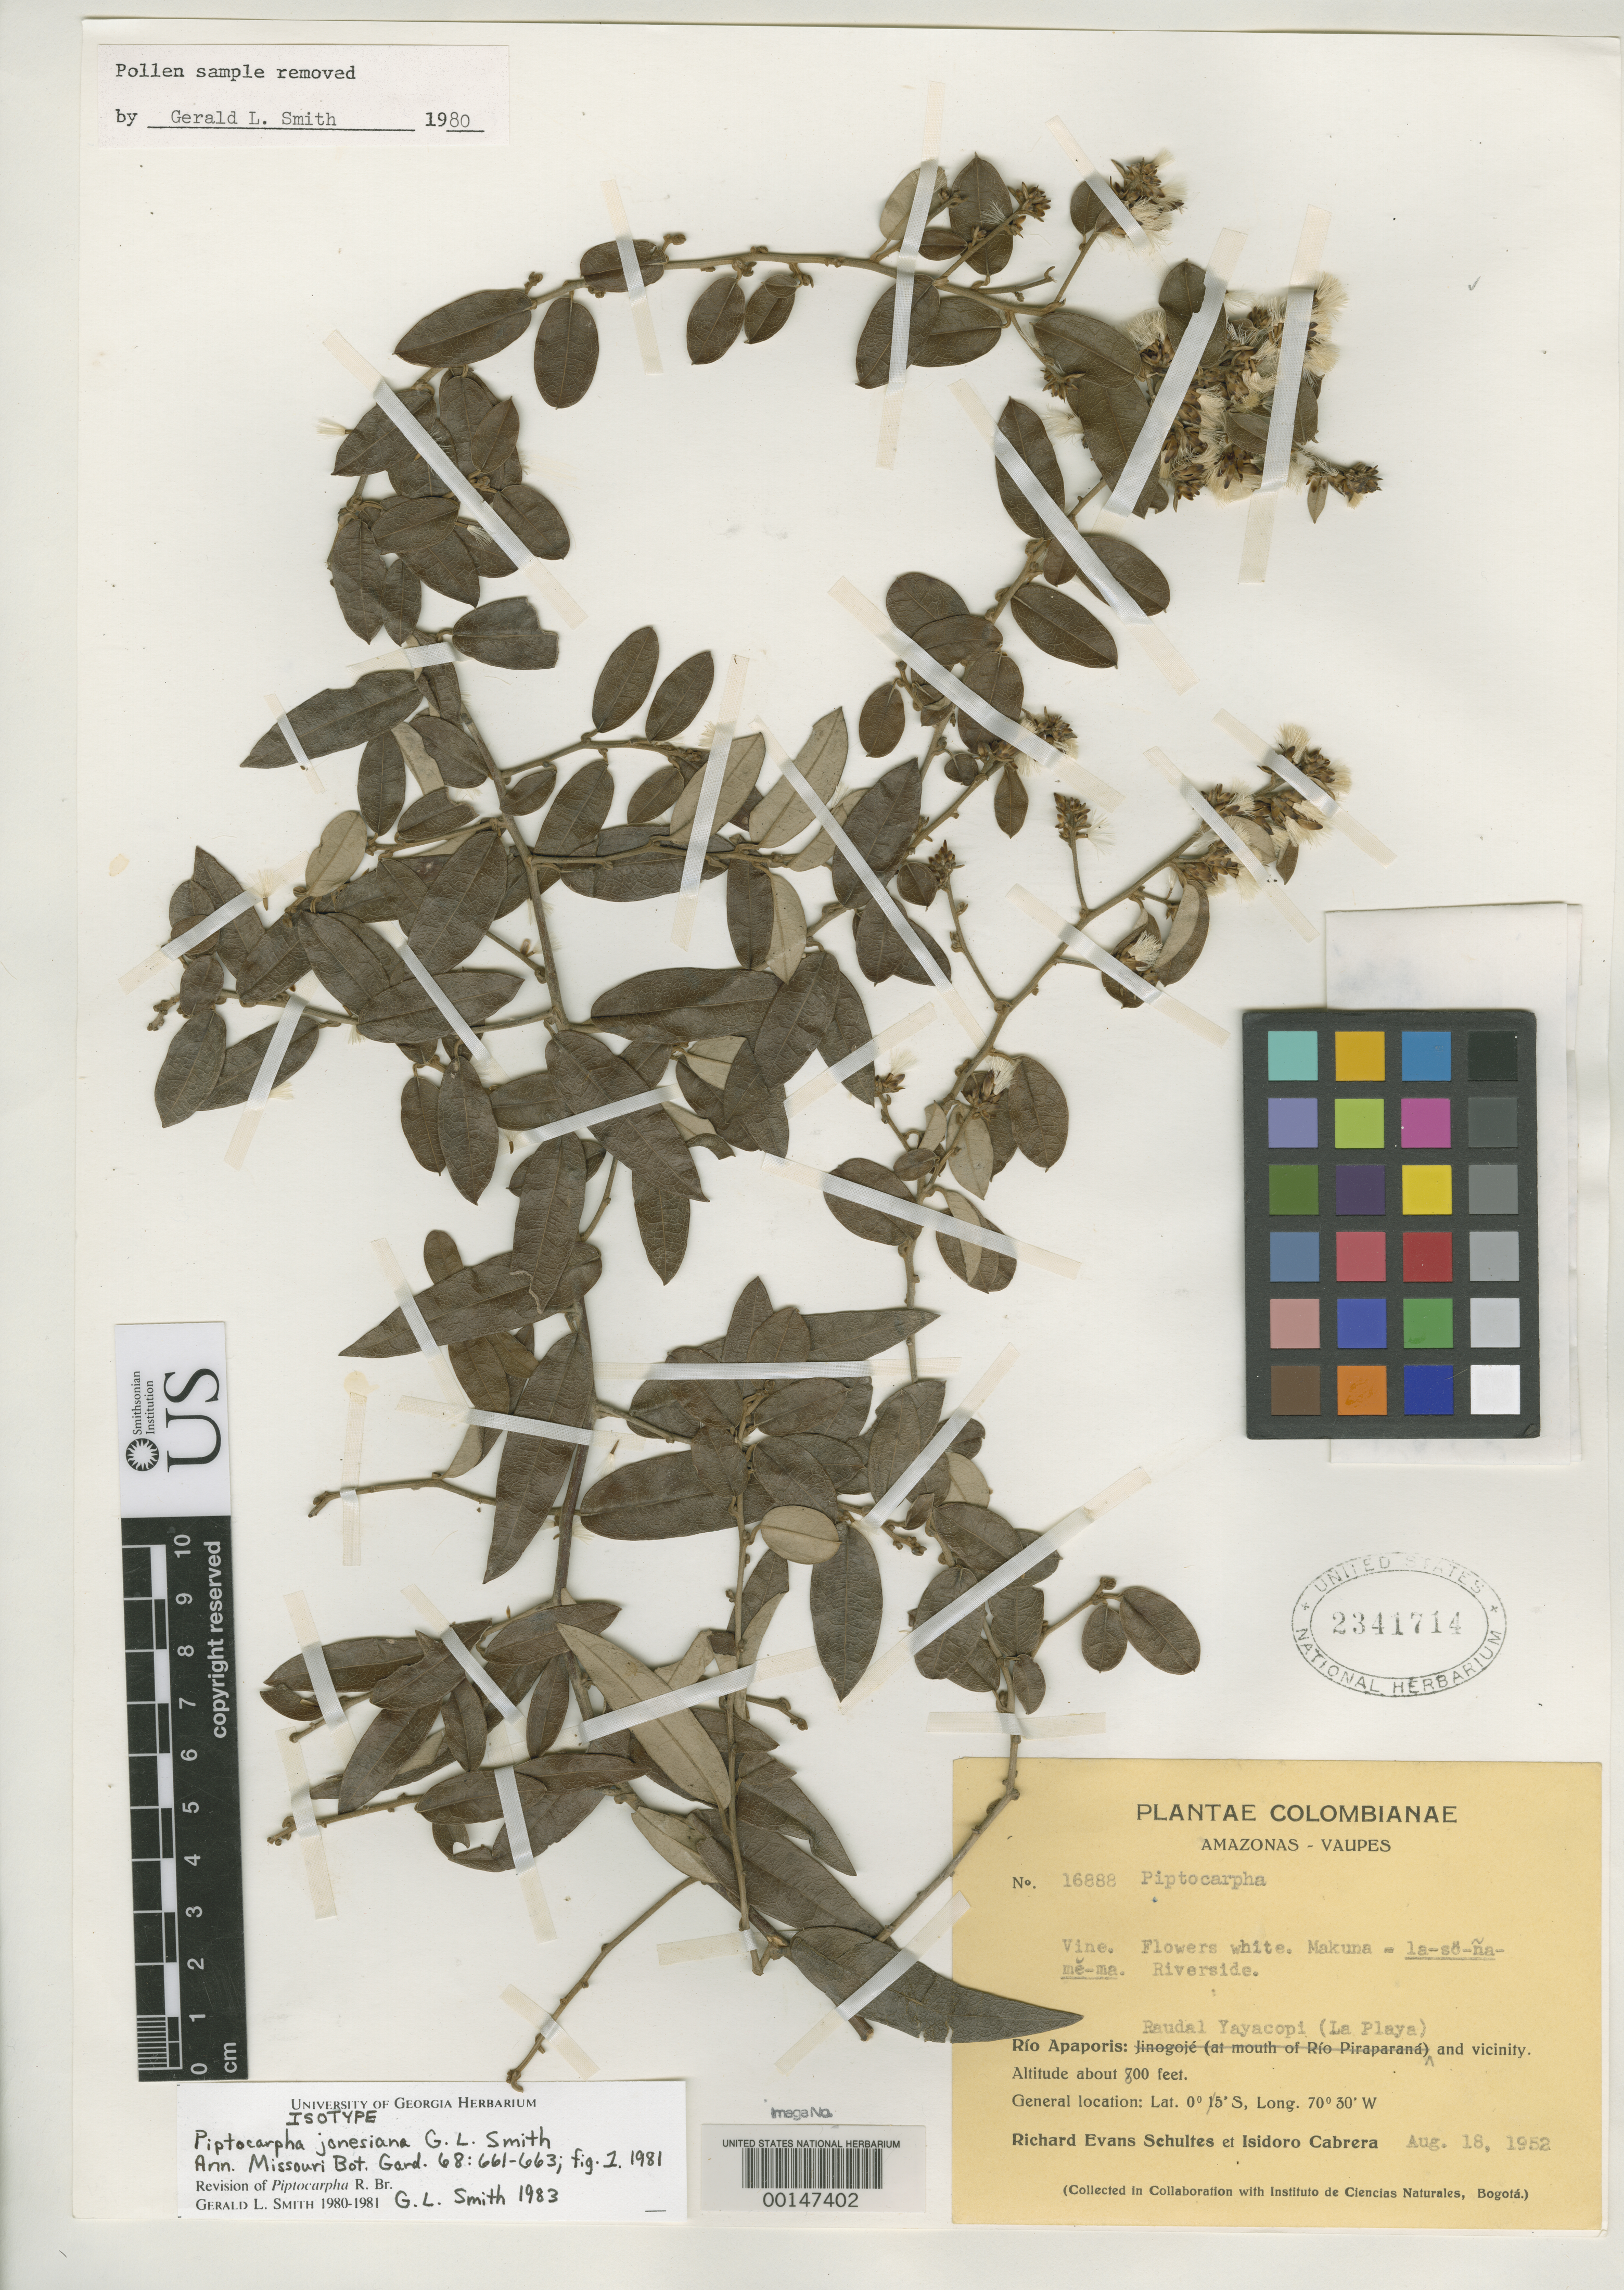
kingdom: Plantae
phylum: Tracheophyta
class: Magnoliopsida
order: Asterales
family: Asteraceae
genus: Piptocarpha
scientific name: Piptocarpha jonesiana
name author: G. Lom. Sm.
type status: Isotype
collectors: R. E. Schultes & I. Cabrera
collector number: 16888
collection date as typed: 18 Aug 1952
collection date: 1952-08-18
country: Colombia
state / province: Vaupés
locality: Rio Apaporis, Raudal Ya Yacopi (La Playa).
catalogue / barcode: US 2341714